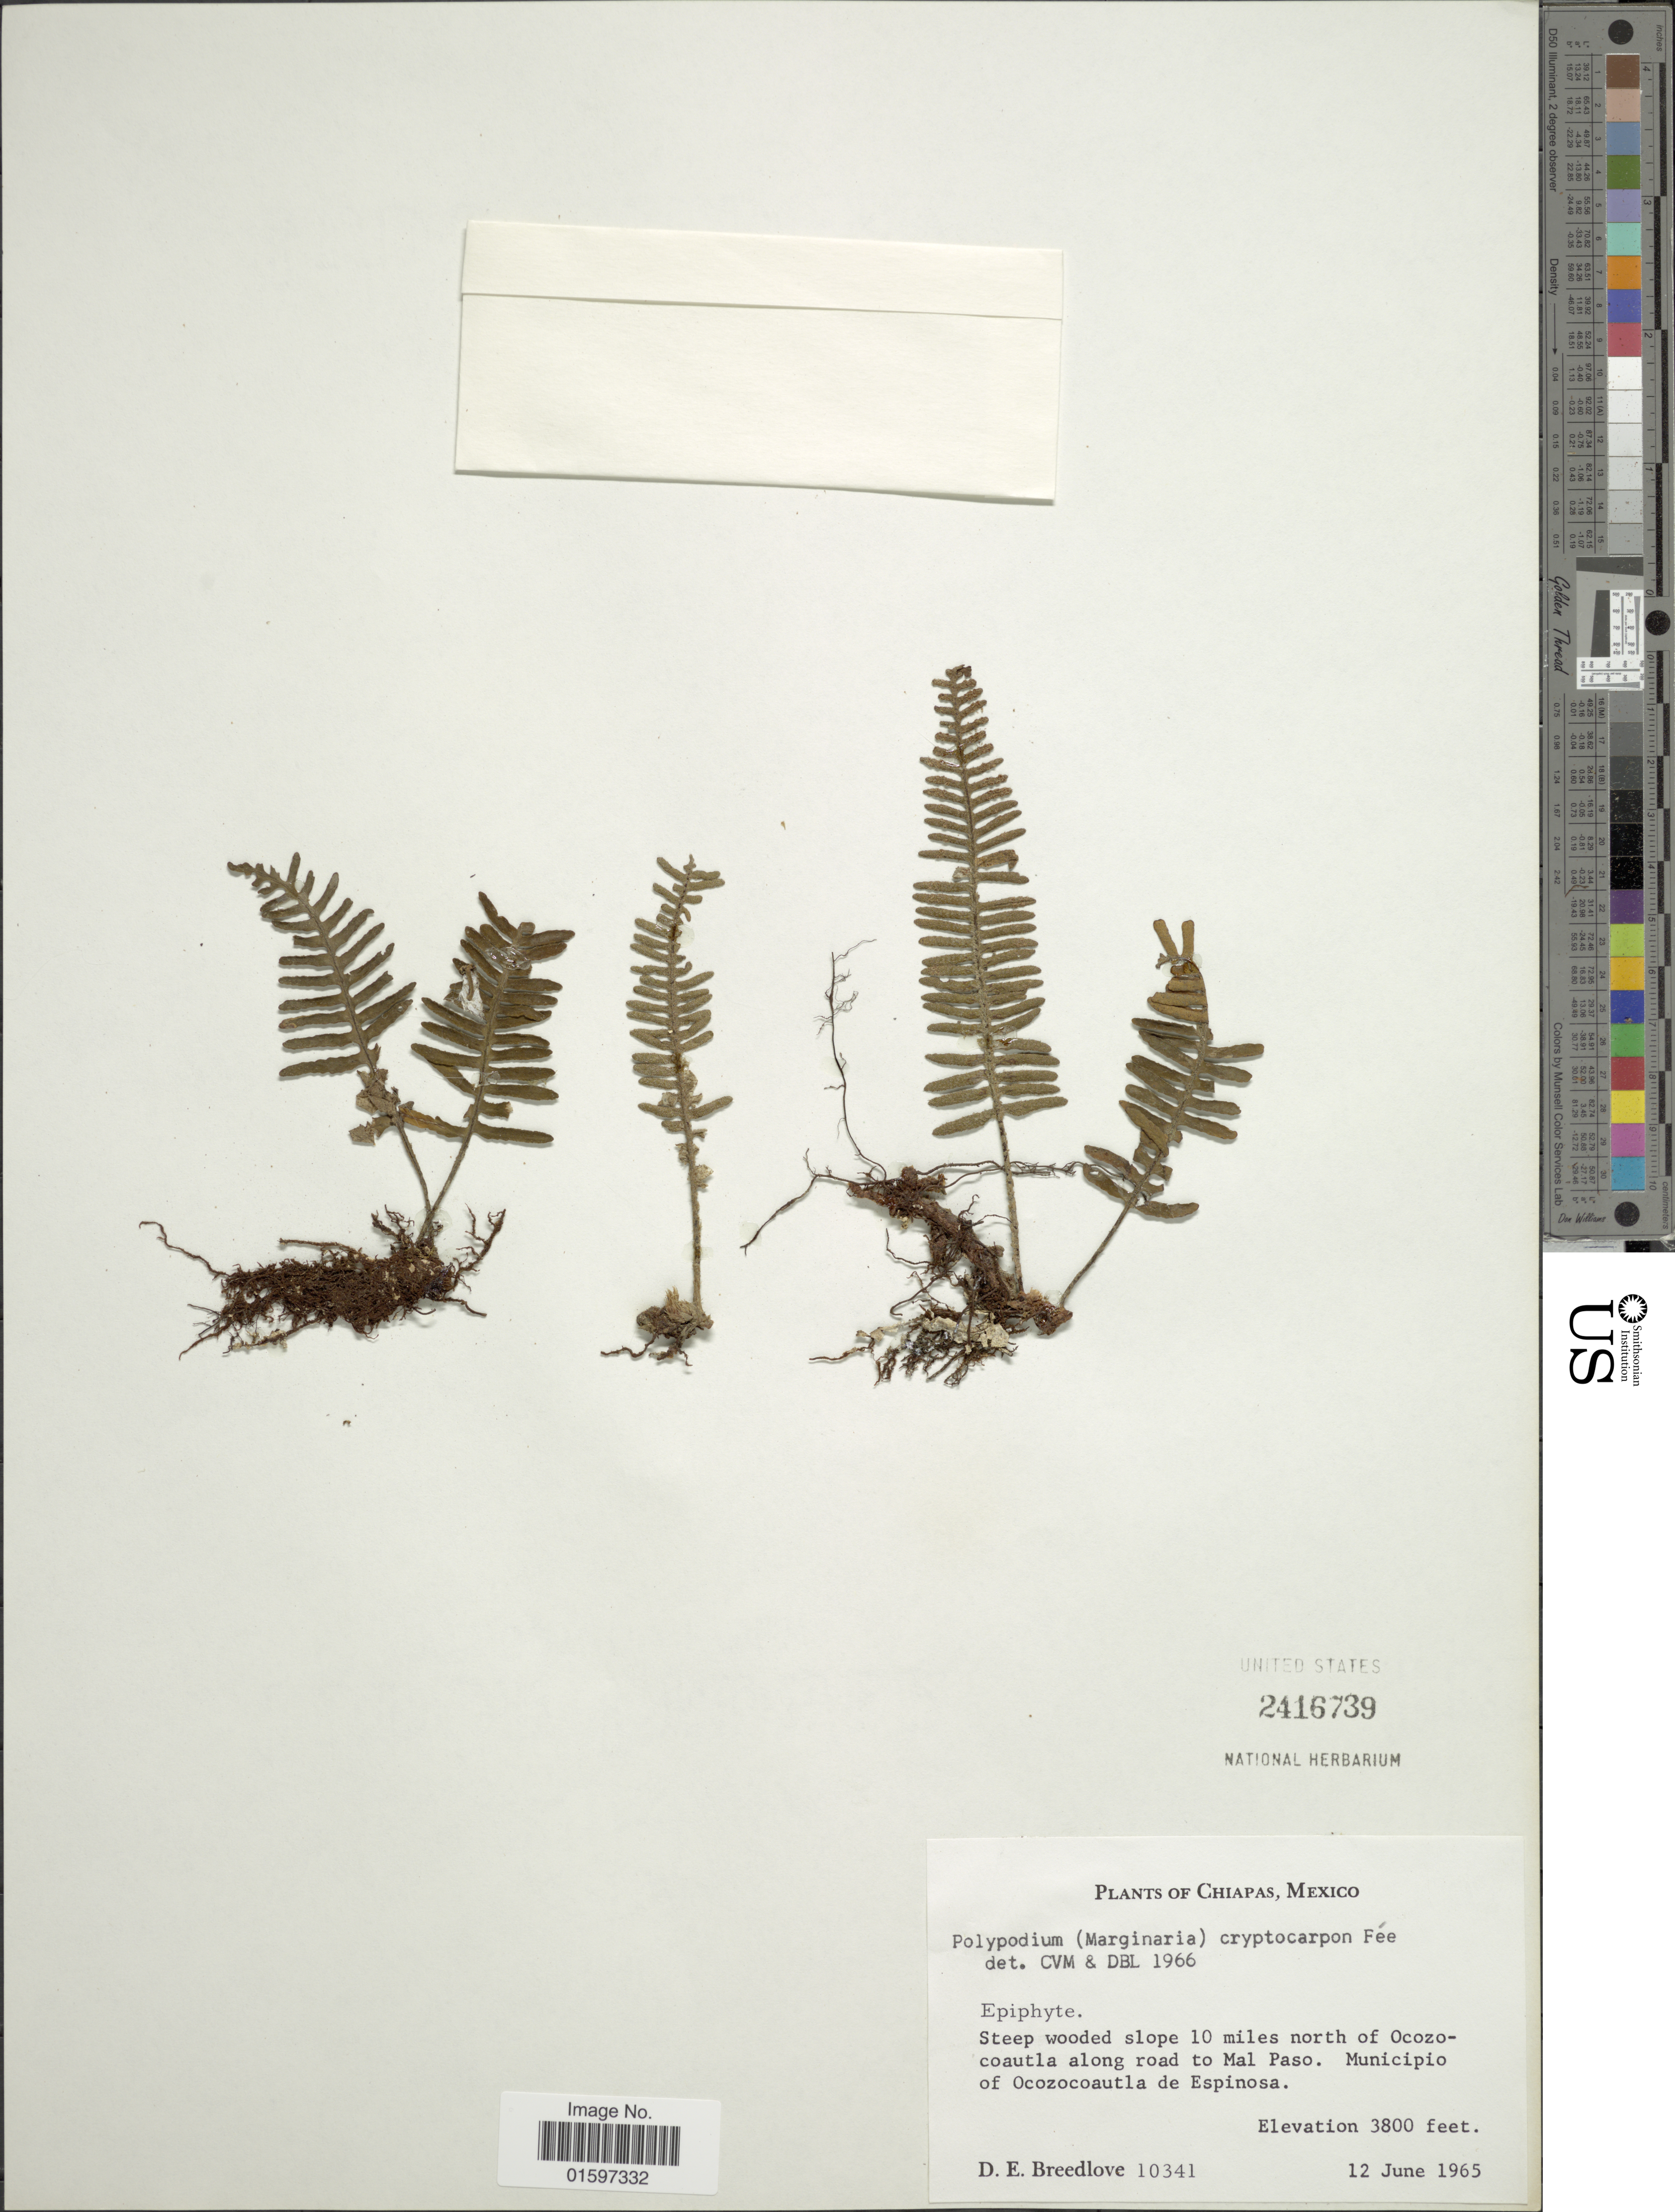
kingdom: Plantae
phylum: Tracheophyta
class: Polypodiopsida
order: Polypodiales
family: Polypodiaceae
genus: Pleopeltis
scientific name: Pleopeltis cryptocarpa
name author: (Fée) A.R. Sm. & Tejero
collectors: D. E. Breedlove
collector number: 10341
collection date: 1965-06-12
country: Mexico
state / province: Chiapas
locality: Steep wooded slope 10 miles north of Ocozo-coautla along road to Mal Paso, Municipio of Ocozocoautla de Espinosa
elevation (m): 1158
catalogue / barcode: US 2416739